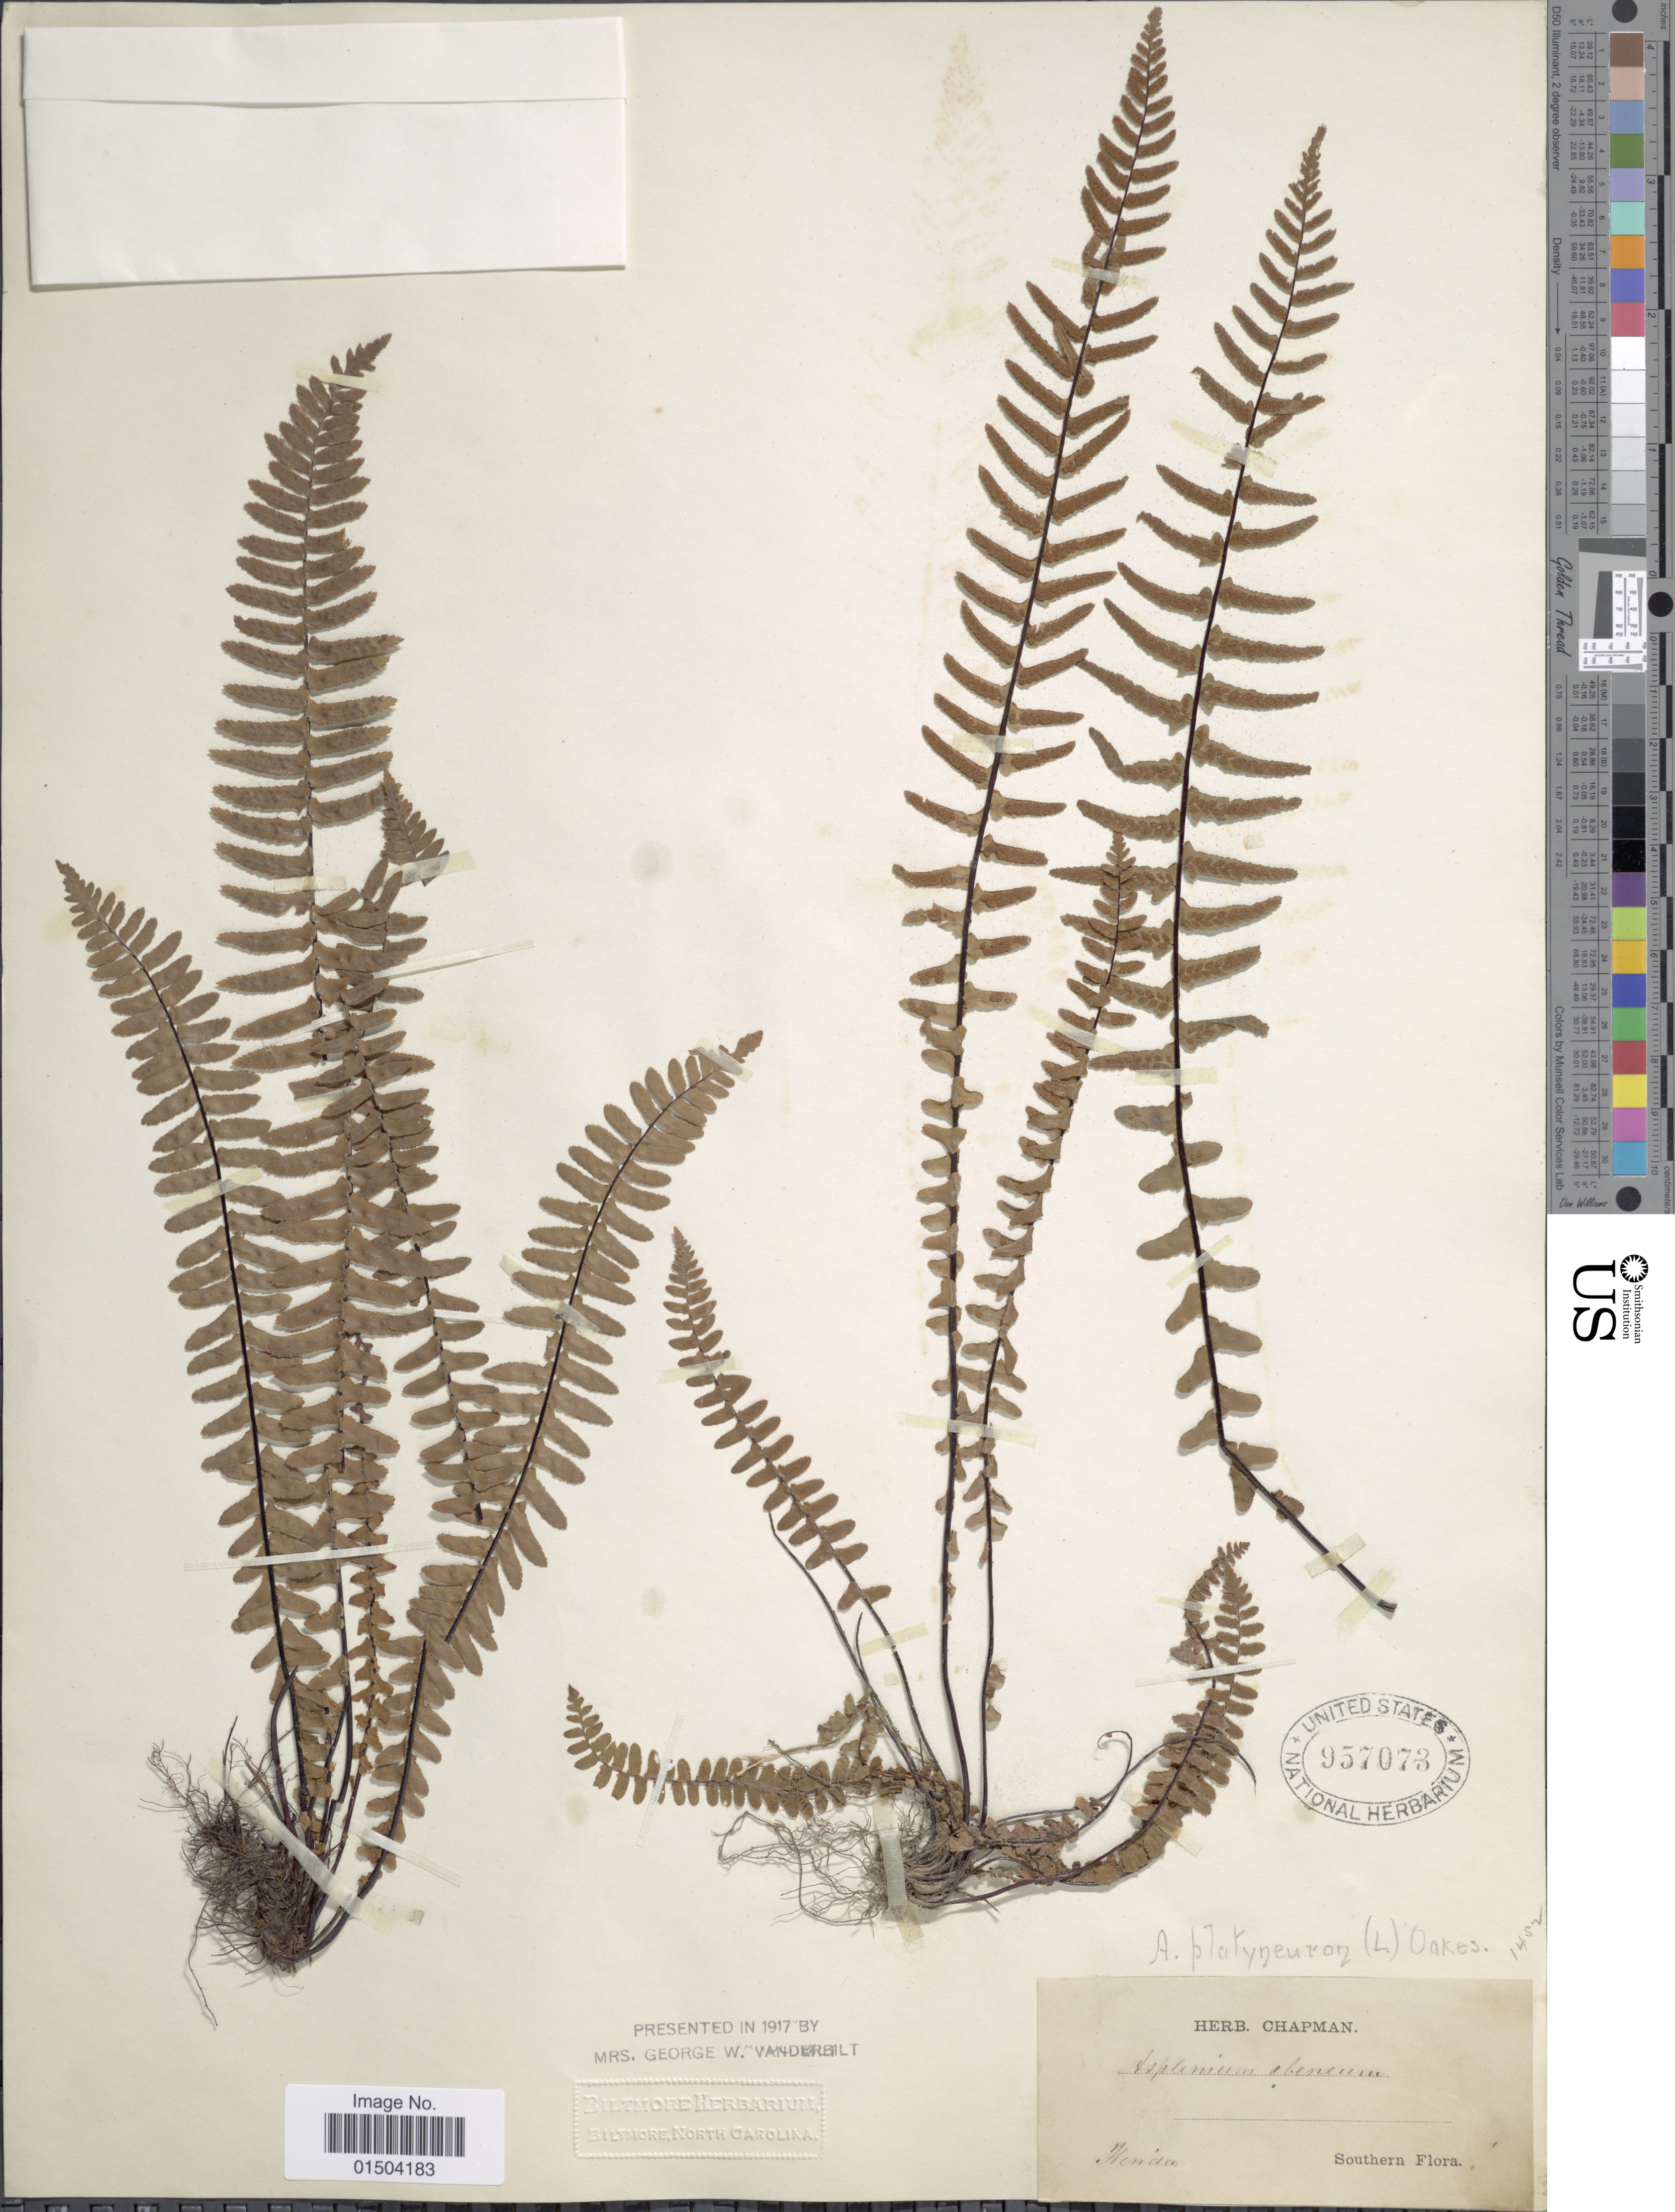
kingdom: Plantae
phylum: Tracheophyta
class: Polypodiopsida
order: Polypodiales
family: Aspleniaceae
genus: Asplenium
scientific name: Asplenium platyneuron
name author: (L.) Britton, Stearns & Poggenb.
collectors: ex herb. Chapman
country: United States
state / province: Florida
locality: Southern.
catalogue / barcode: US 957073